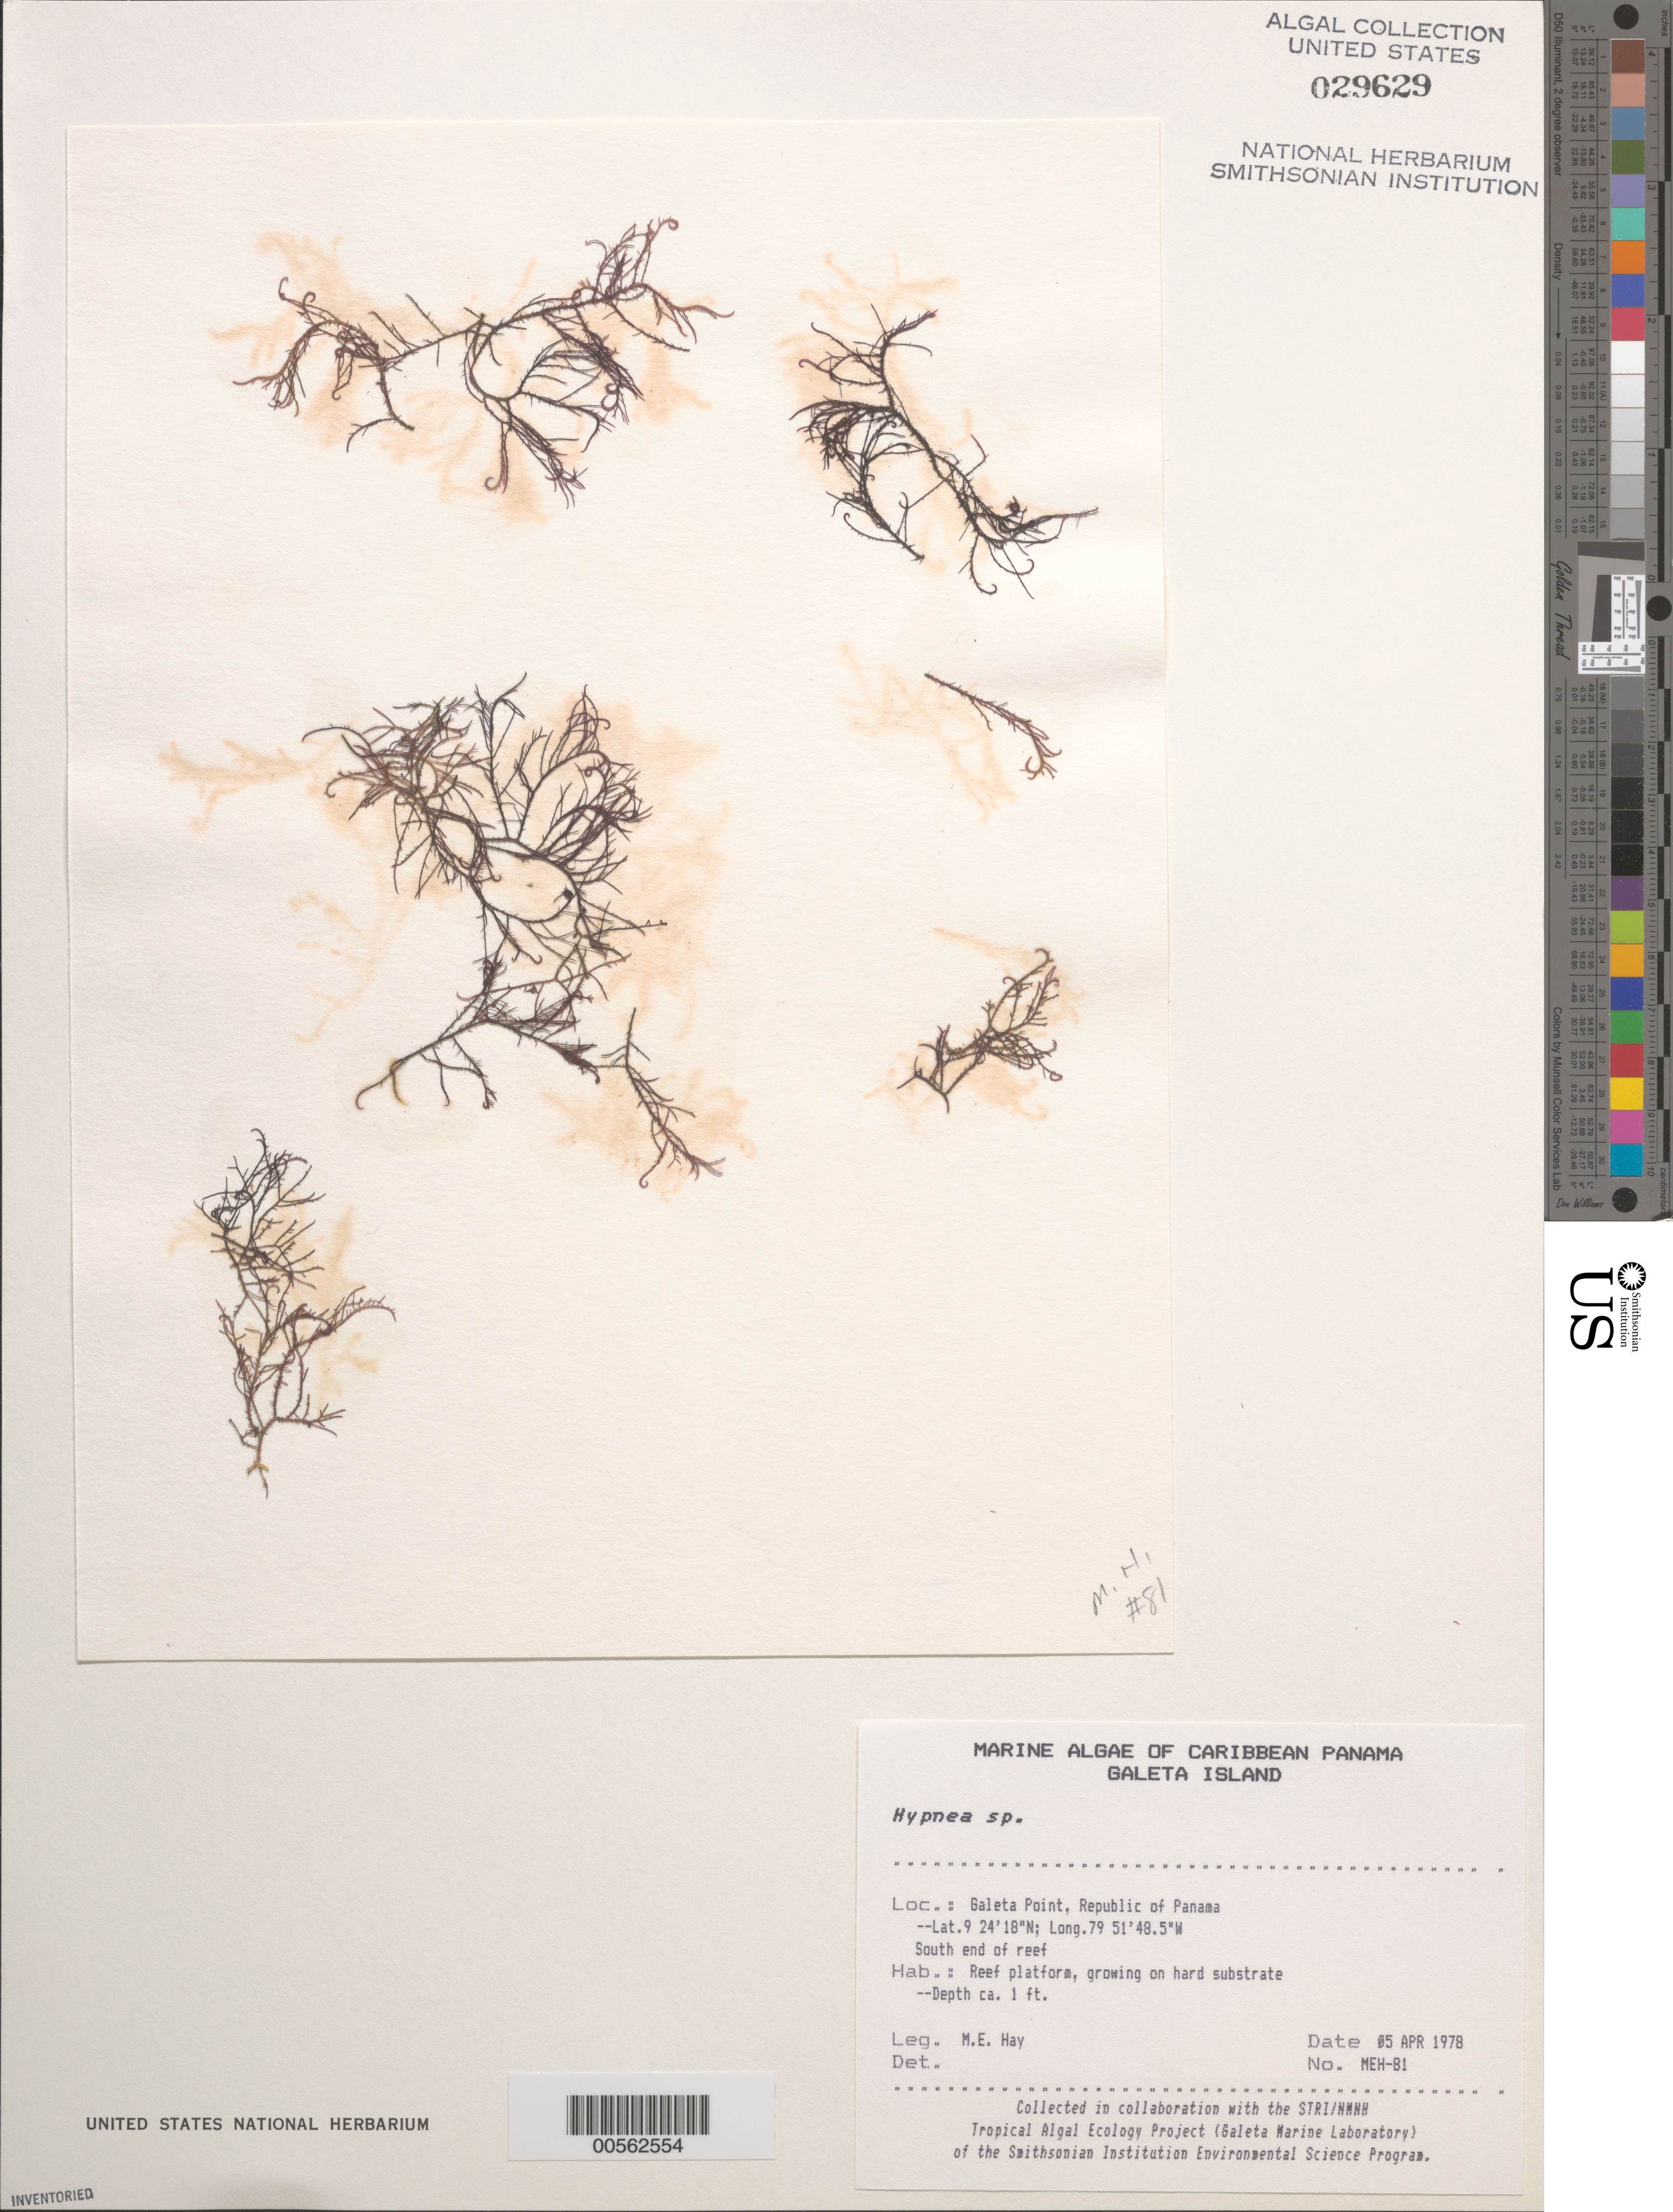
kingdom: Plantae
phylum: Rhodophyta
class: Florideophyceae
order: Gigartinales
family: Cystocloniaceae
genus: Hypnea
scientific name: Hypnea sp.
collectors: M. E. Hay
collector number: MEH-81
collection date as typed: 05 Apr 1978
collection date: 1978-04-05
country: Panama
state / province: Colón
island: Galeta Island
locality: Galeta Point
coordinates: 9 24' 18" N, 79 51' 48.5" W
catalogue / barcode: US 29629